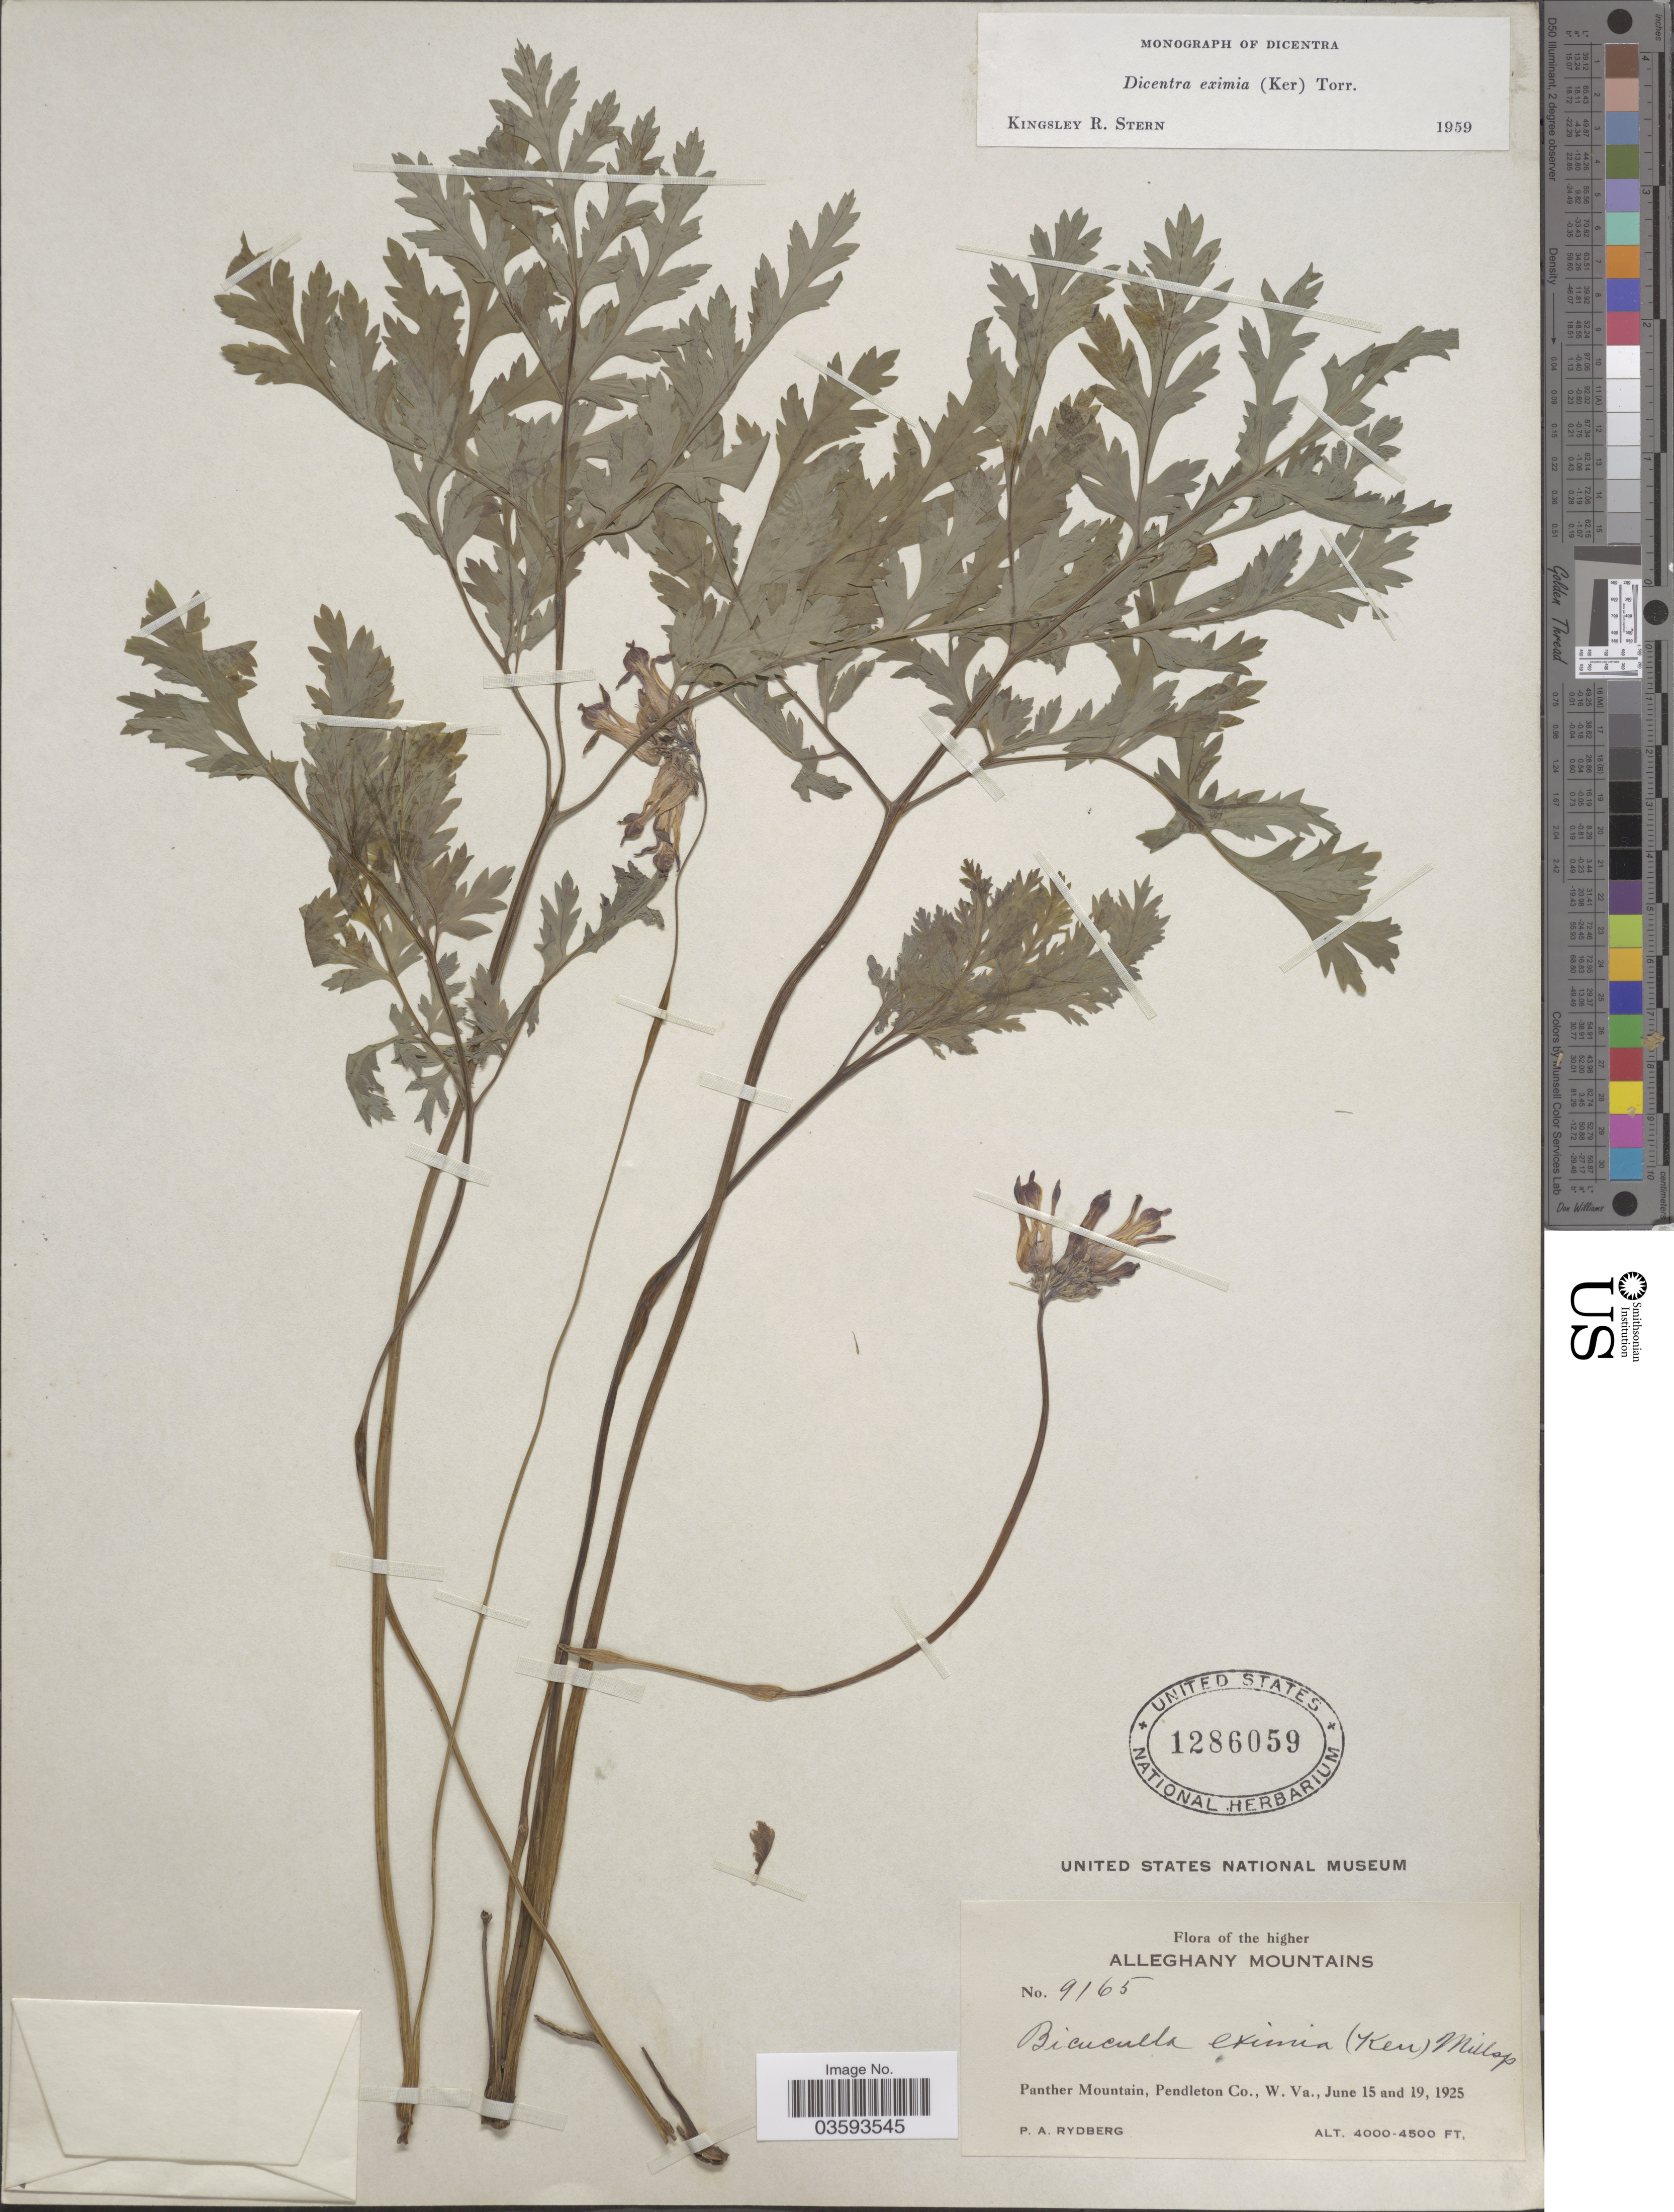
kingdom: Plantae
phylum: Tracheophyta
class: Magnoliopsida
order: Ranunculales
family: Papaveraceae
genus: Dicentra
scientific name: Dicentra eximia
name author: (Ker Gawl.) Torr.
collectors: P. A. Rydberg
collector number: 9165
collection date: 1925-06-15/1925-06-19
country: United States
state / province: West Virginia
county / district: Pendleton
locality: The higher Alleghany Mountains. Panther Mountain, Pendleton Co.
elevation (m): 1219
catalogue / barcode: US 1286059